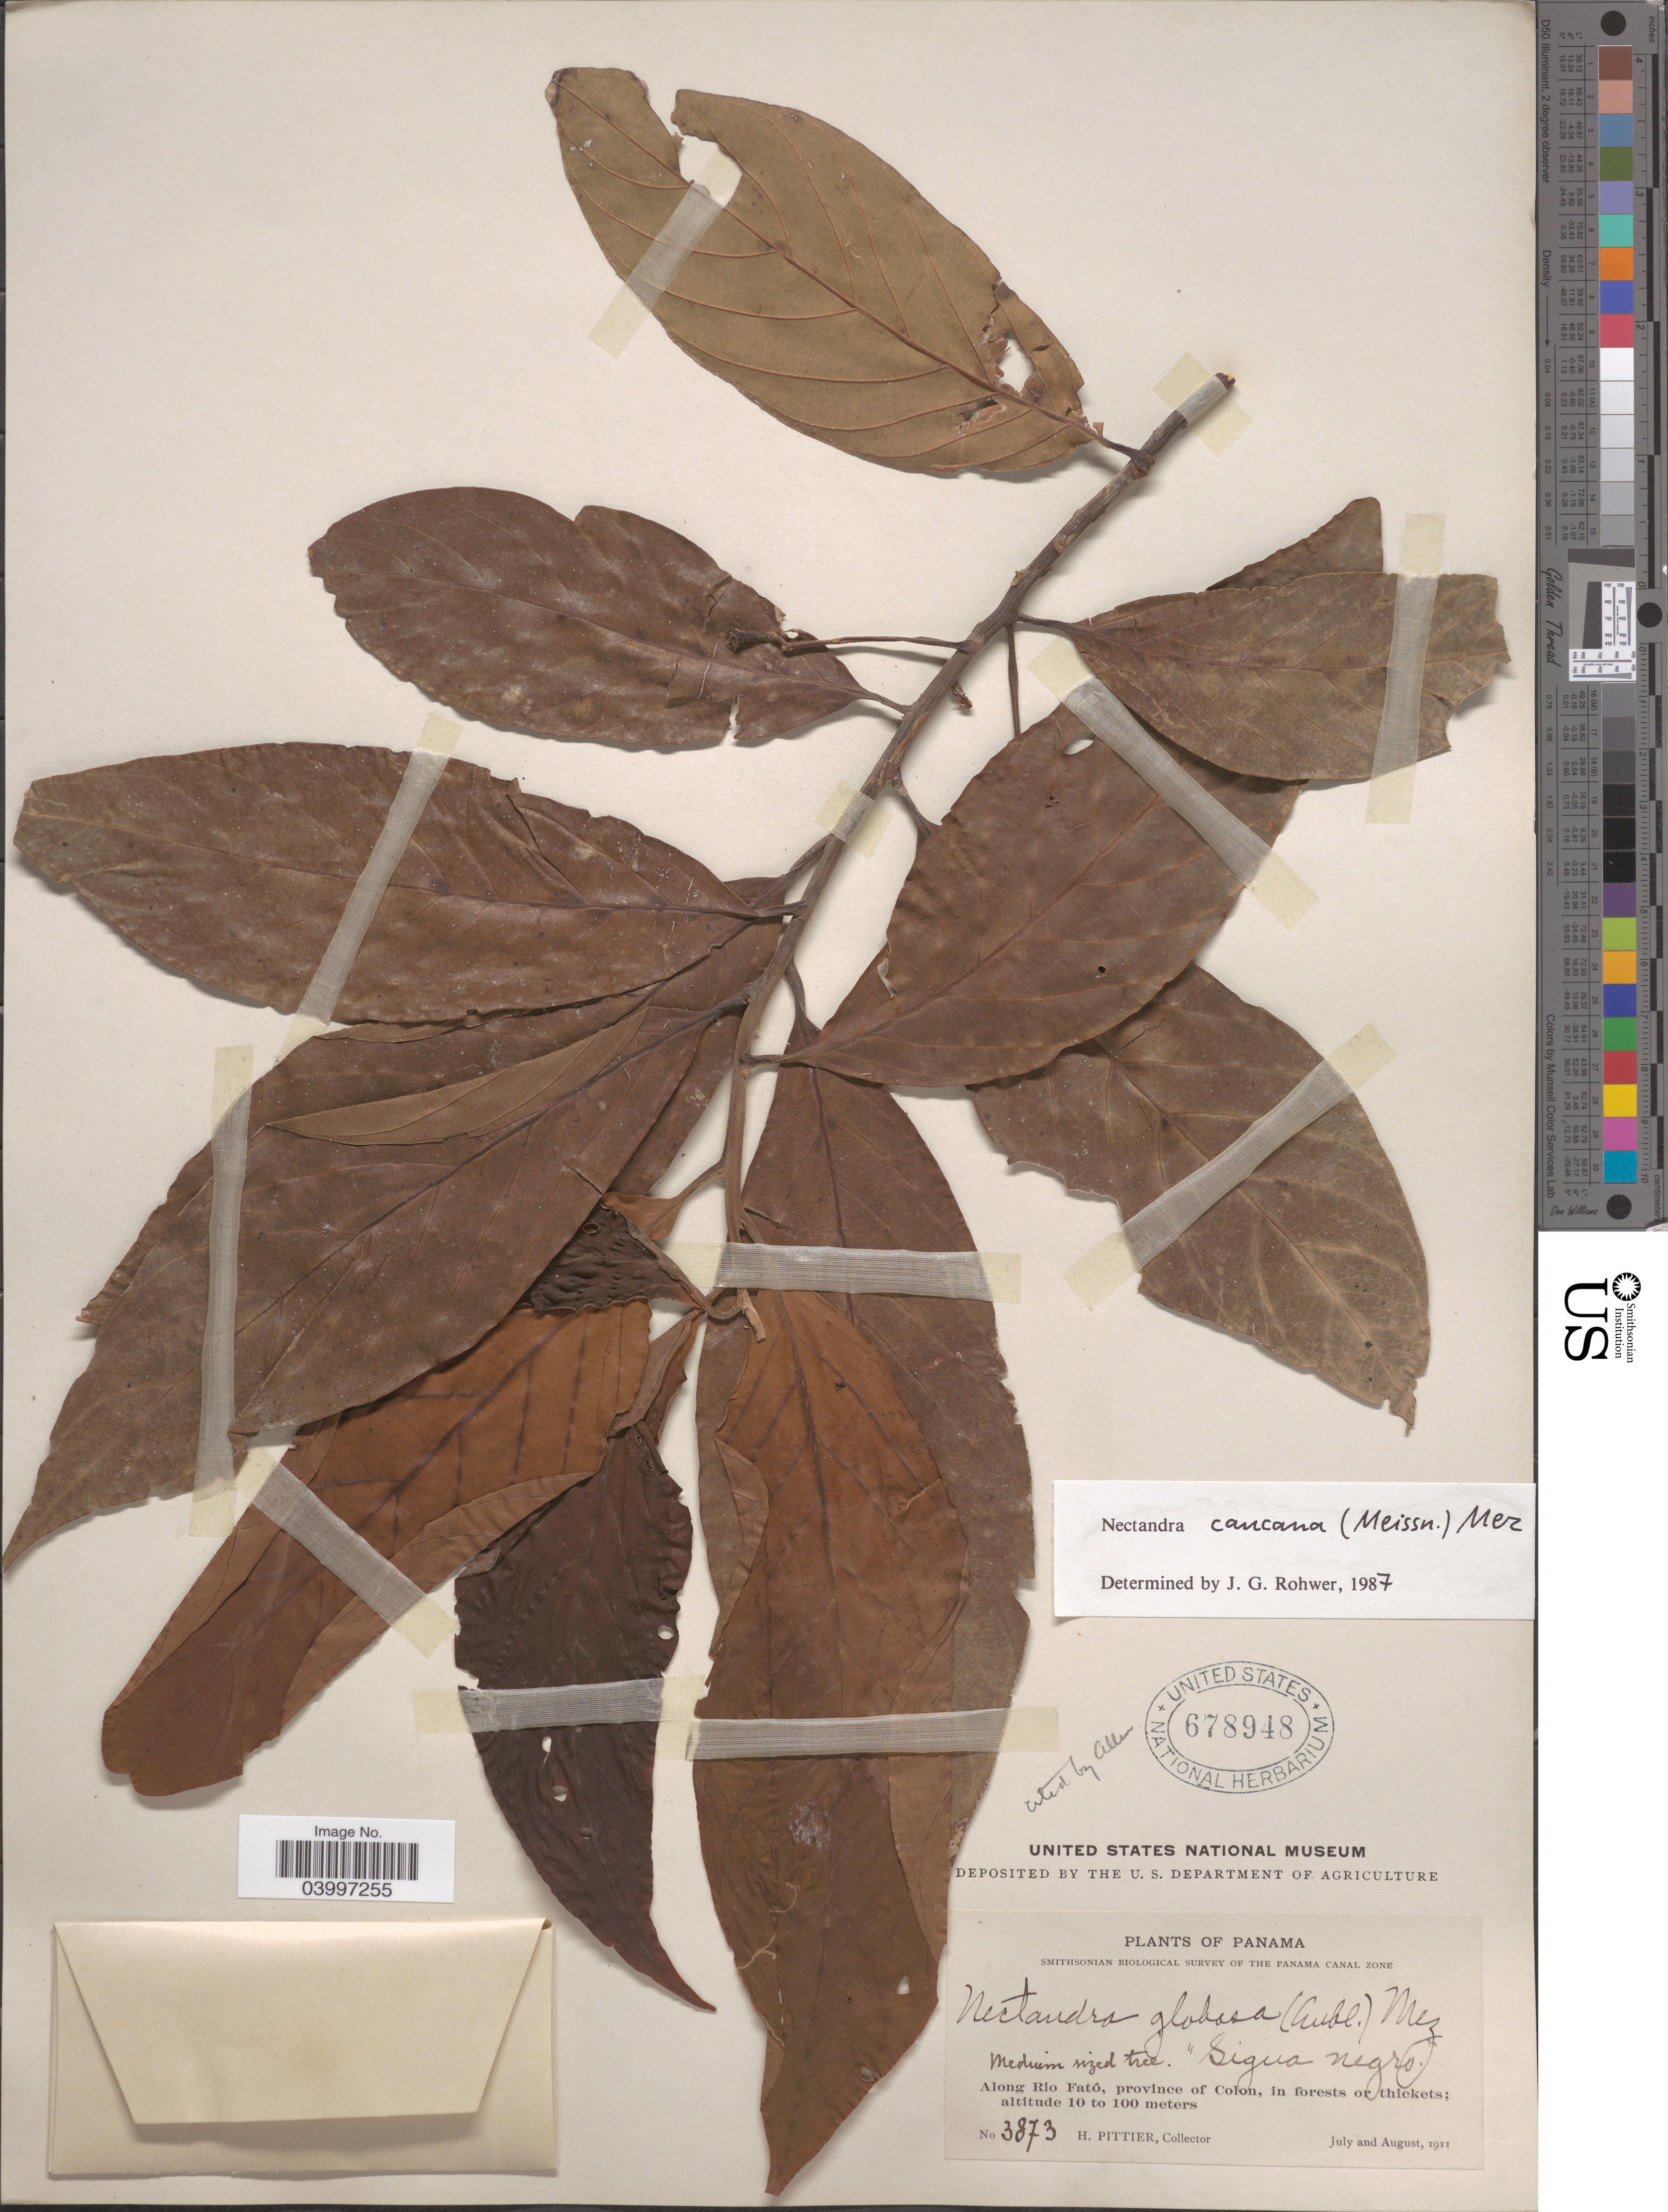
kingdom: Plantae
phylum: Tracheophyta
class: Magnoliopsida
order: Laurales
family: Lauraceae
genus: Nectandra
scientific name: Nectandra caucana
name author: (Meisn.) Mez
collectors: H. F. Pittier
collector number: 3873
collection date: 1911-07/1911-08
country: Panama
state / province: Colón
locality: Along Rio Fató, in forests or thickets.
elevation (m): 10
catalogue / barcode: US 678948